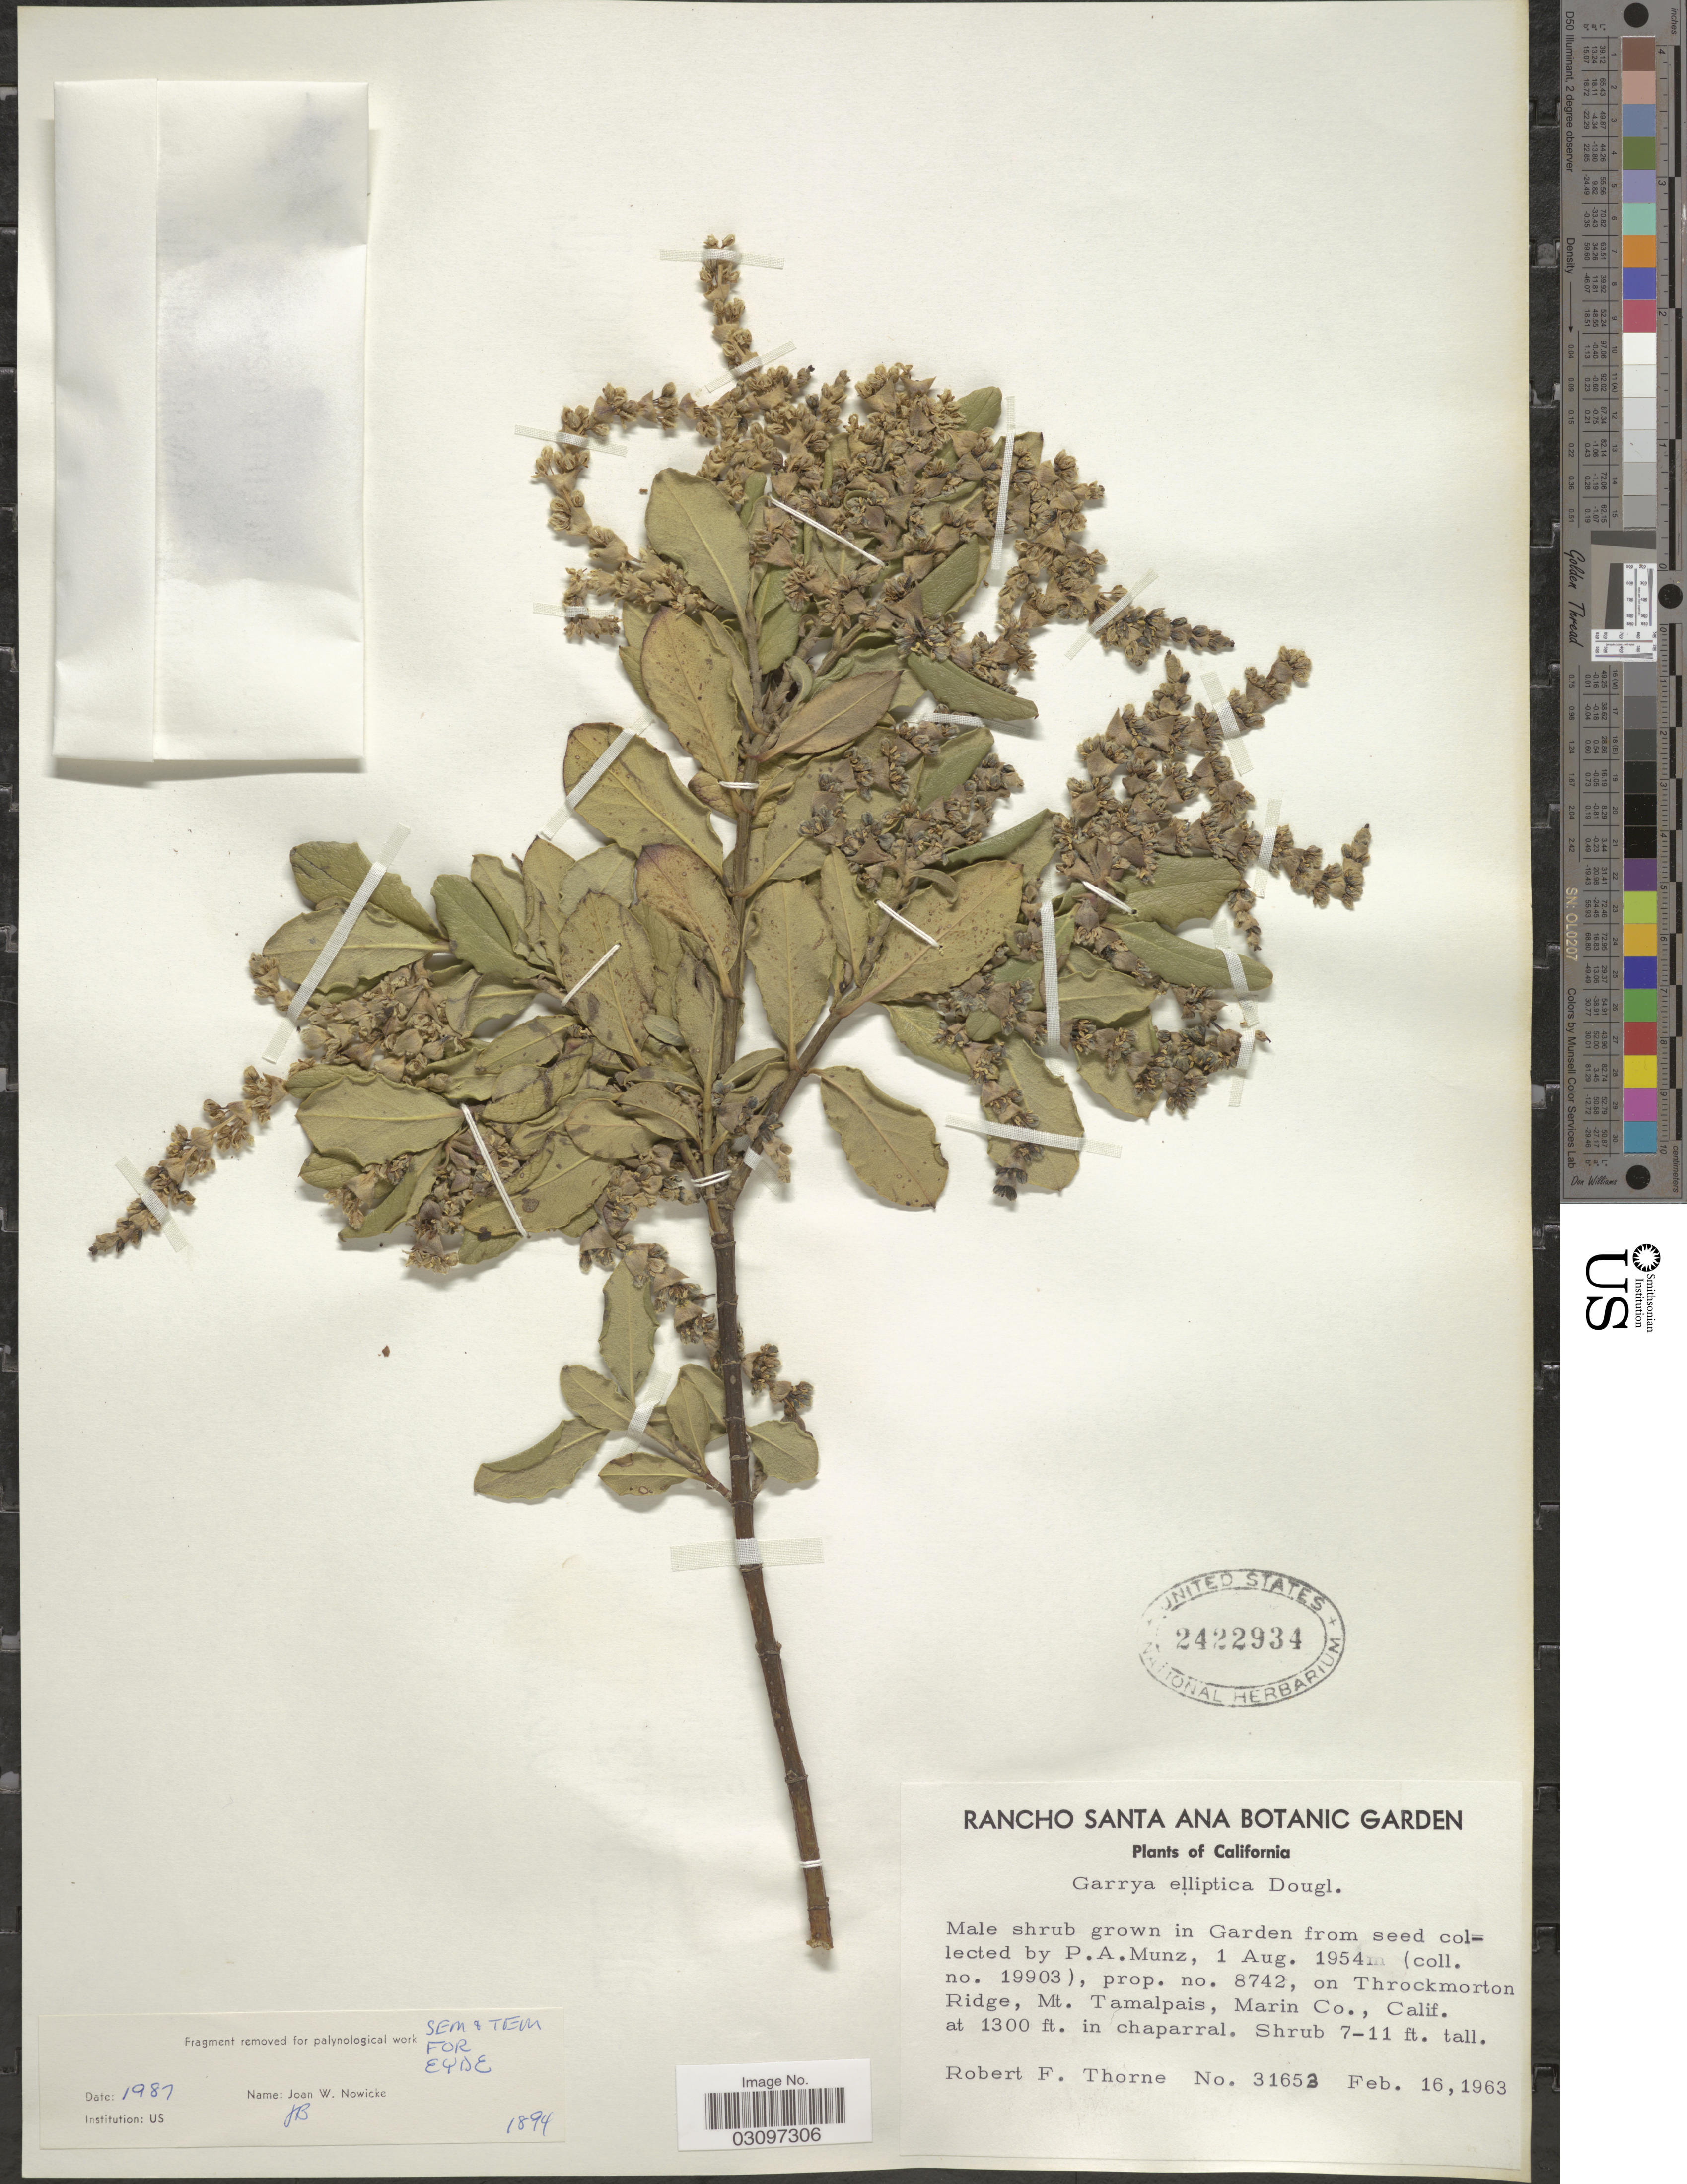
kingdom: Plantae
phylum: Tracheophyta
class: Magnoliopsida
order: Garryales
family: Garryaceae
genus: Garrya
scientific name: Garrya elliptica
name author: Douglas ex Lindl.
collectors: R. F. Thorne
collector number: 31653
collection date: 1963-02-16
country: United States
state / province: California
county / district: Orange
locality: Rancho Santa Ana Botanic Garden. Grown in Garden.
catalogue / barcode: US 2422934